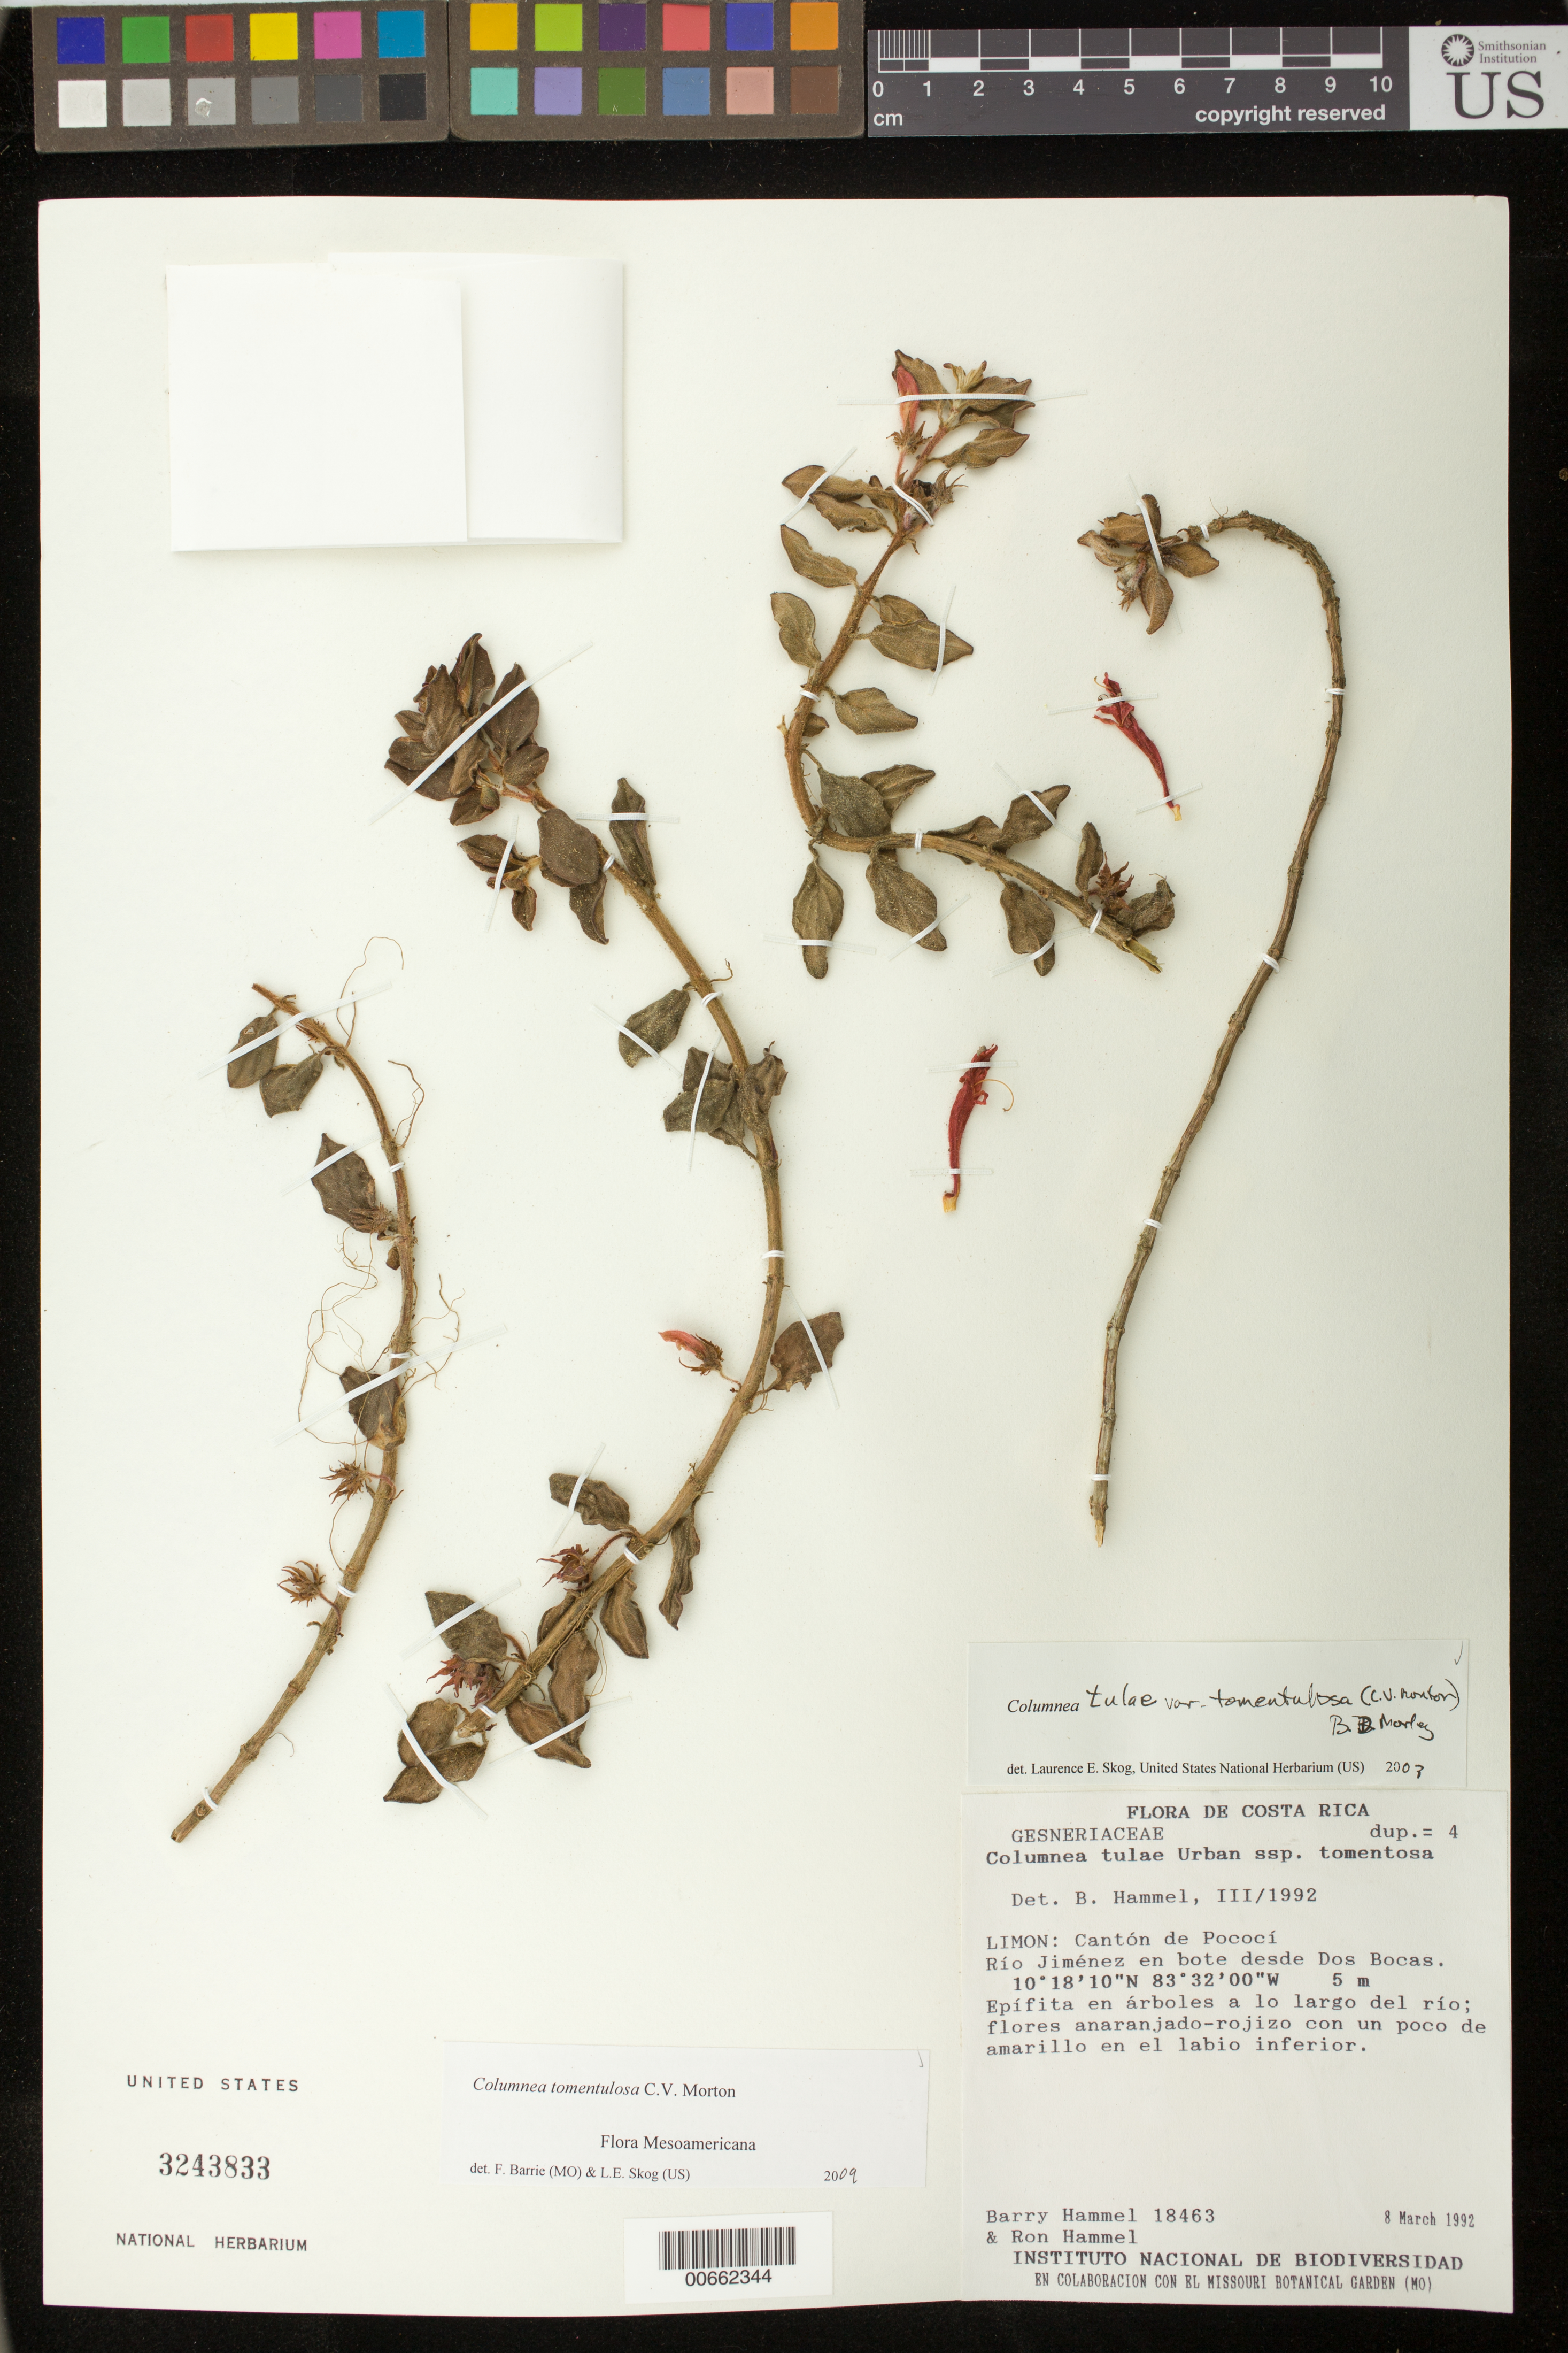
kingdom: Plantae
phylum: Tracheophyta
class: Magnoliopsida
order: Lamiales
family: Gesneriaceae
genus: Columnea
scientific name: Columnea tomentulosa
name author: C.V. Morton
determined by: Barrie, F. R.; Skog, Laurence E.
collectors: B. Hammel & R. Hammel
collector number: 18463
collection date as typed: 08 Mar 1992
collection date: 1992-03-08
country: Costa Rica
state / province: Limón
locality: Cantón de Pococí; Rio Jiménez en bote desde Dos Bocas.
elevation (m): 5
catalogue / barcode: US 3243833